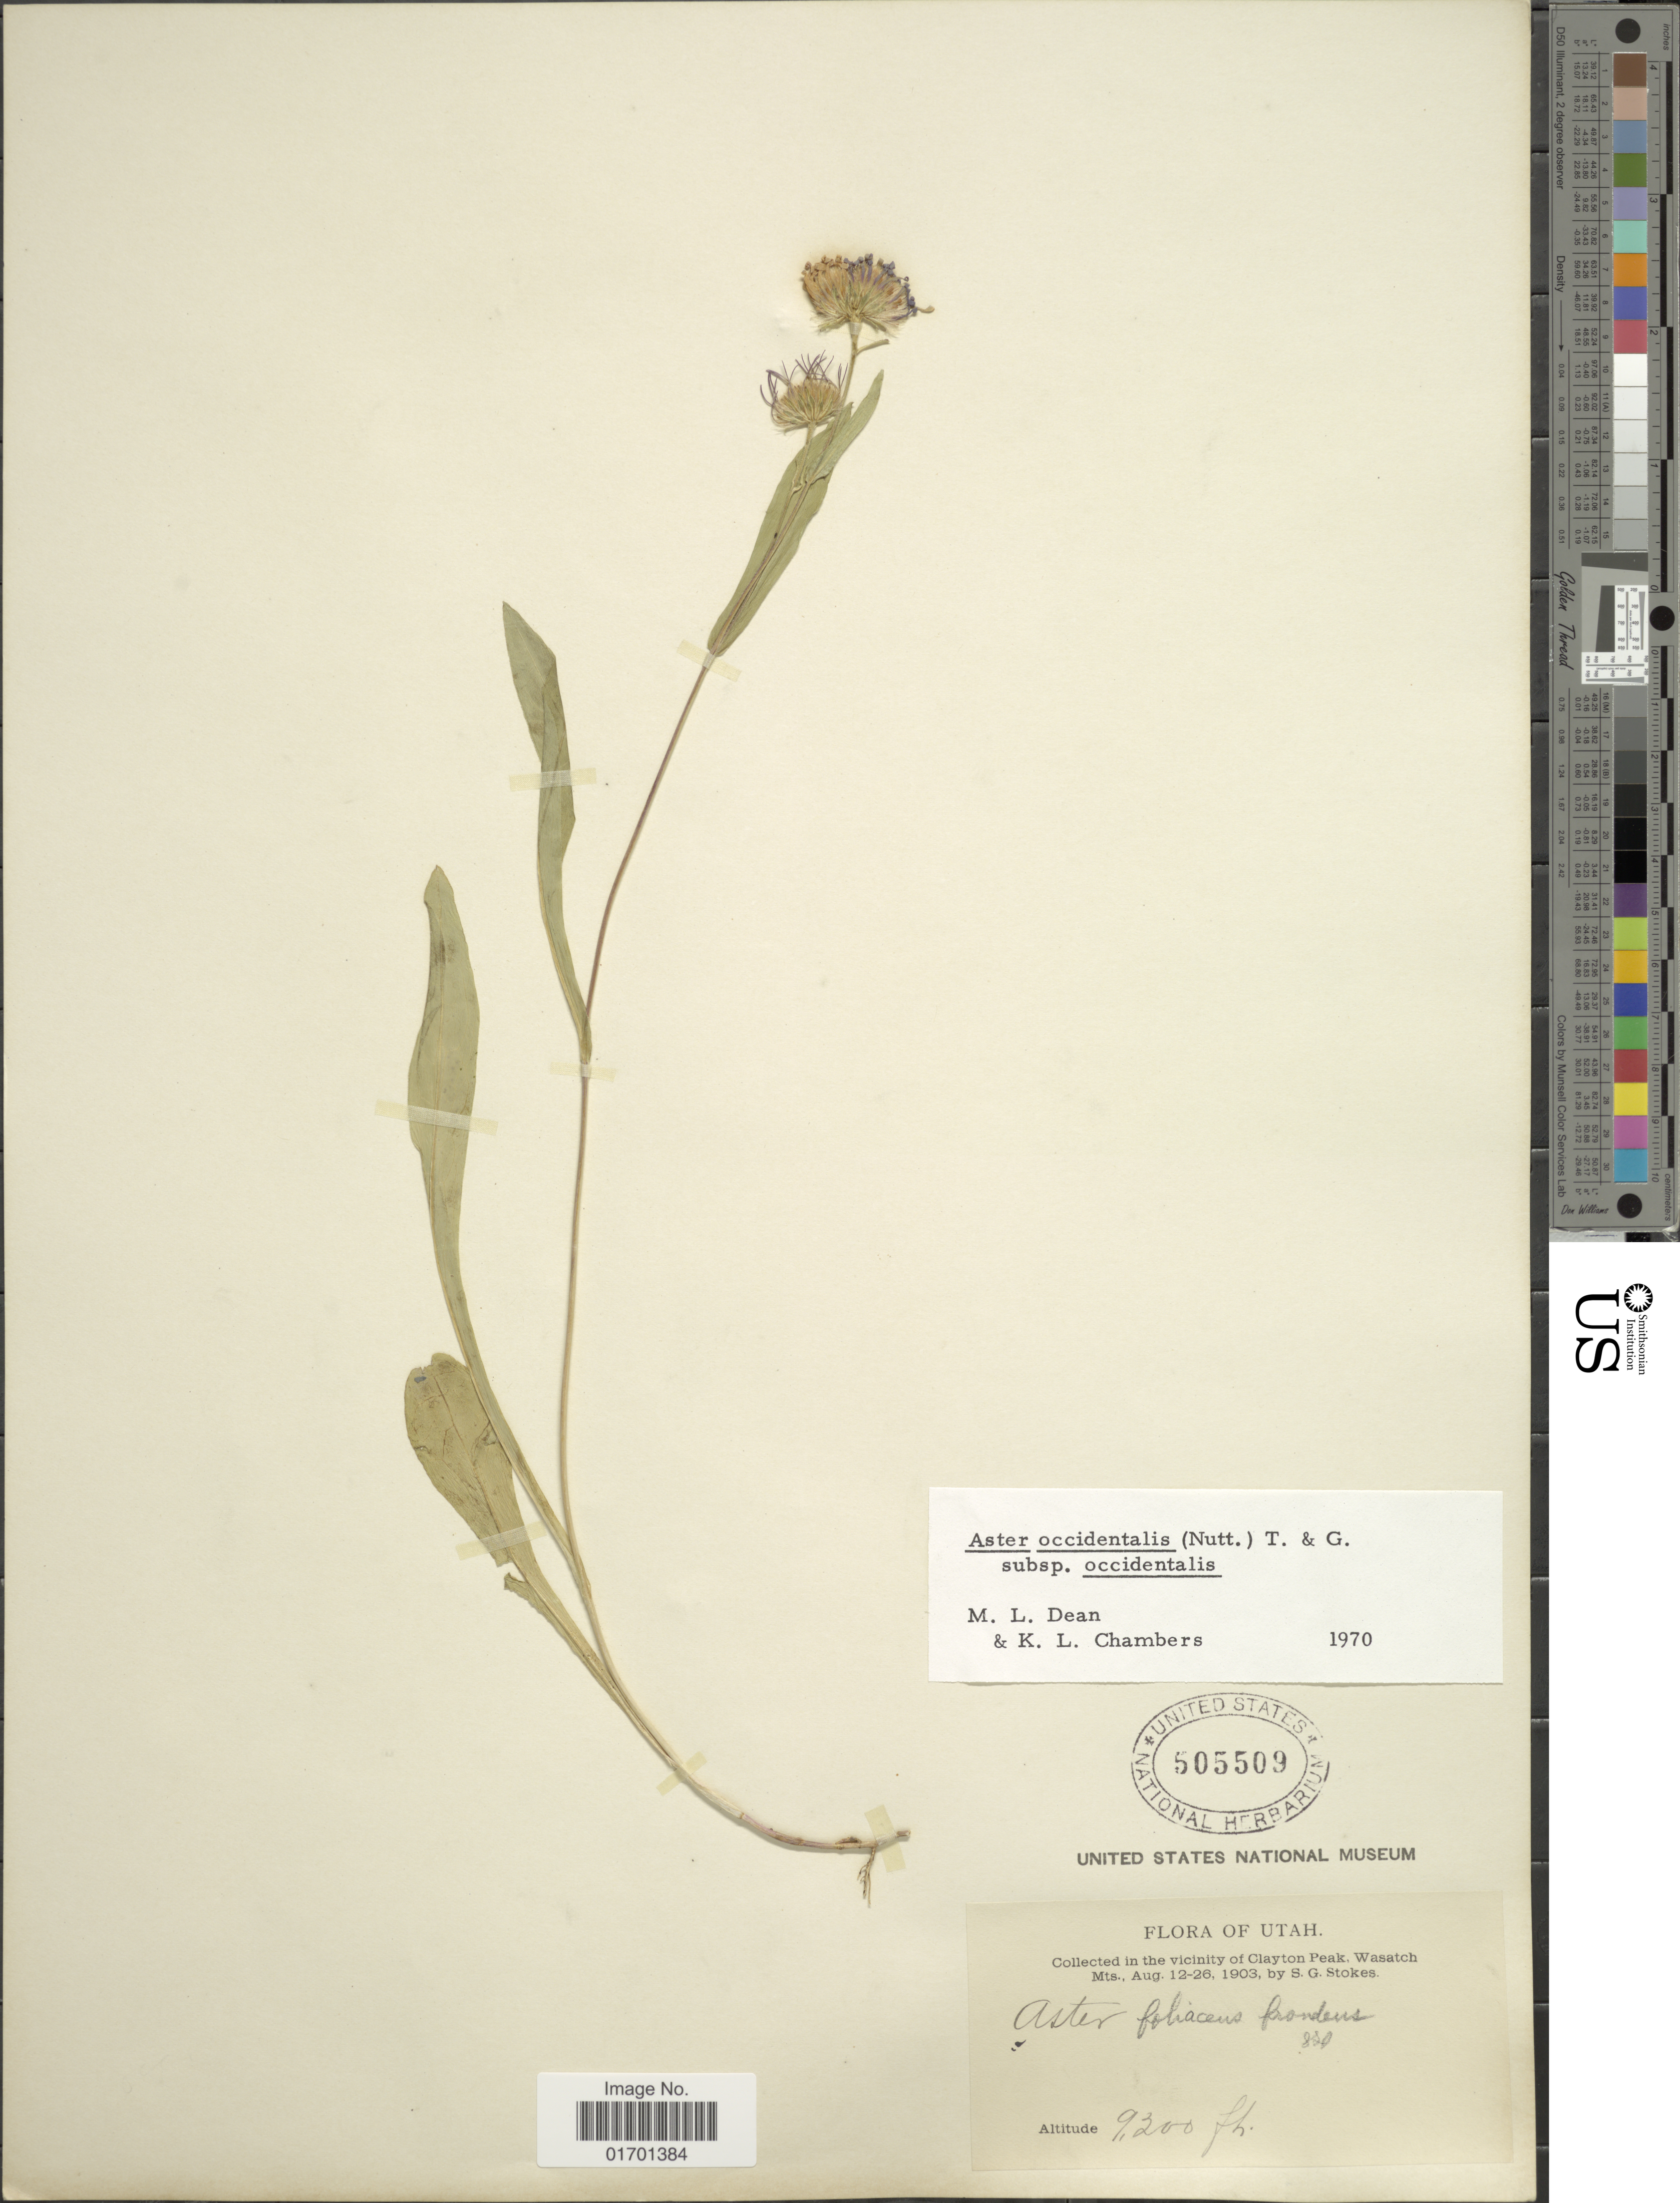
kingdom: Plantae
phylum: Tracheophyta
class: Magnoliopsida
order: Asterales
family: Asteraceae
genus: Symphyotrichum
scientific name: Symphyotrichum spathulatum var. spathulatum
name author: (Lindl.) G.L. Nesom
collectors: S. G. Stokes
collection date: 1903-08-12/1903-08-26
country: United States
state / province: Utah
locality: In the vicinity of Clayton Peak, Wasatch Mts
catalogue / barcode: US 505509